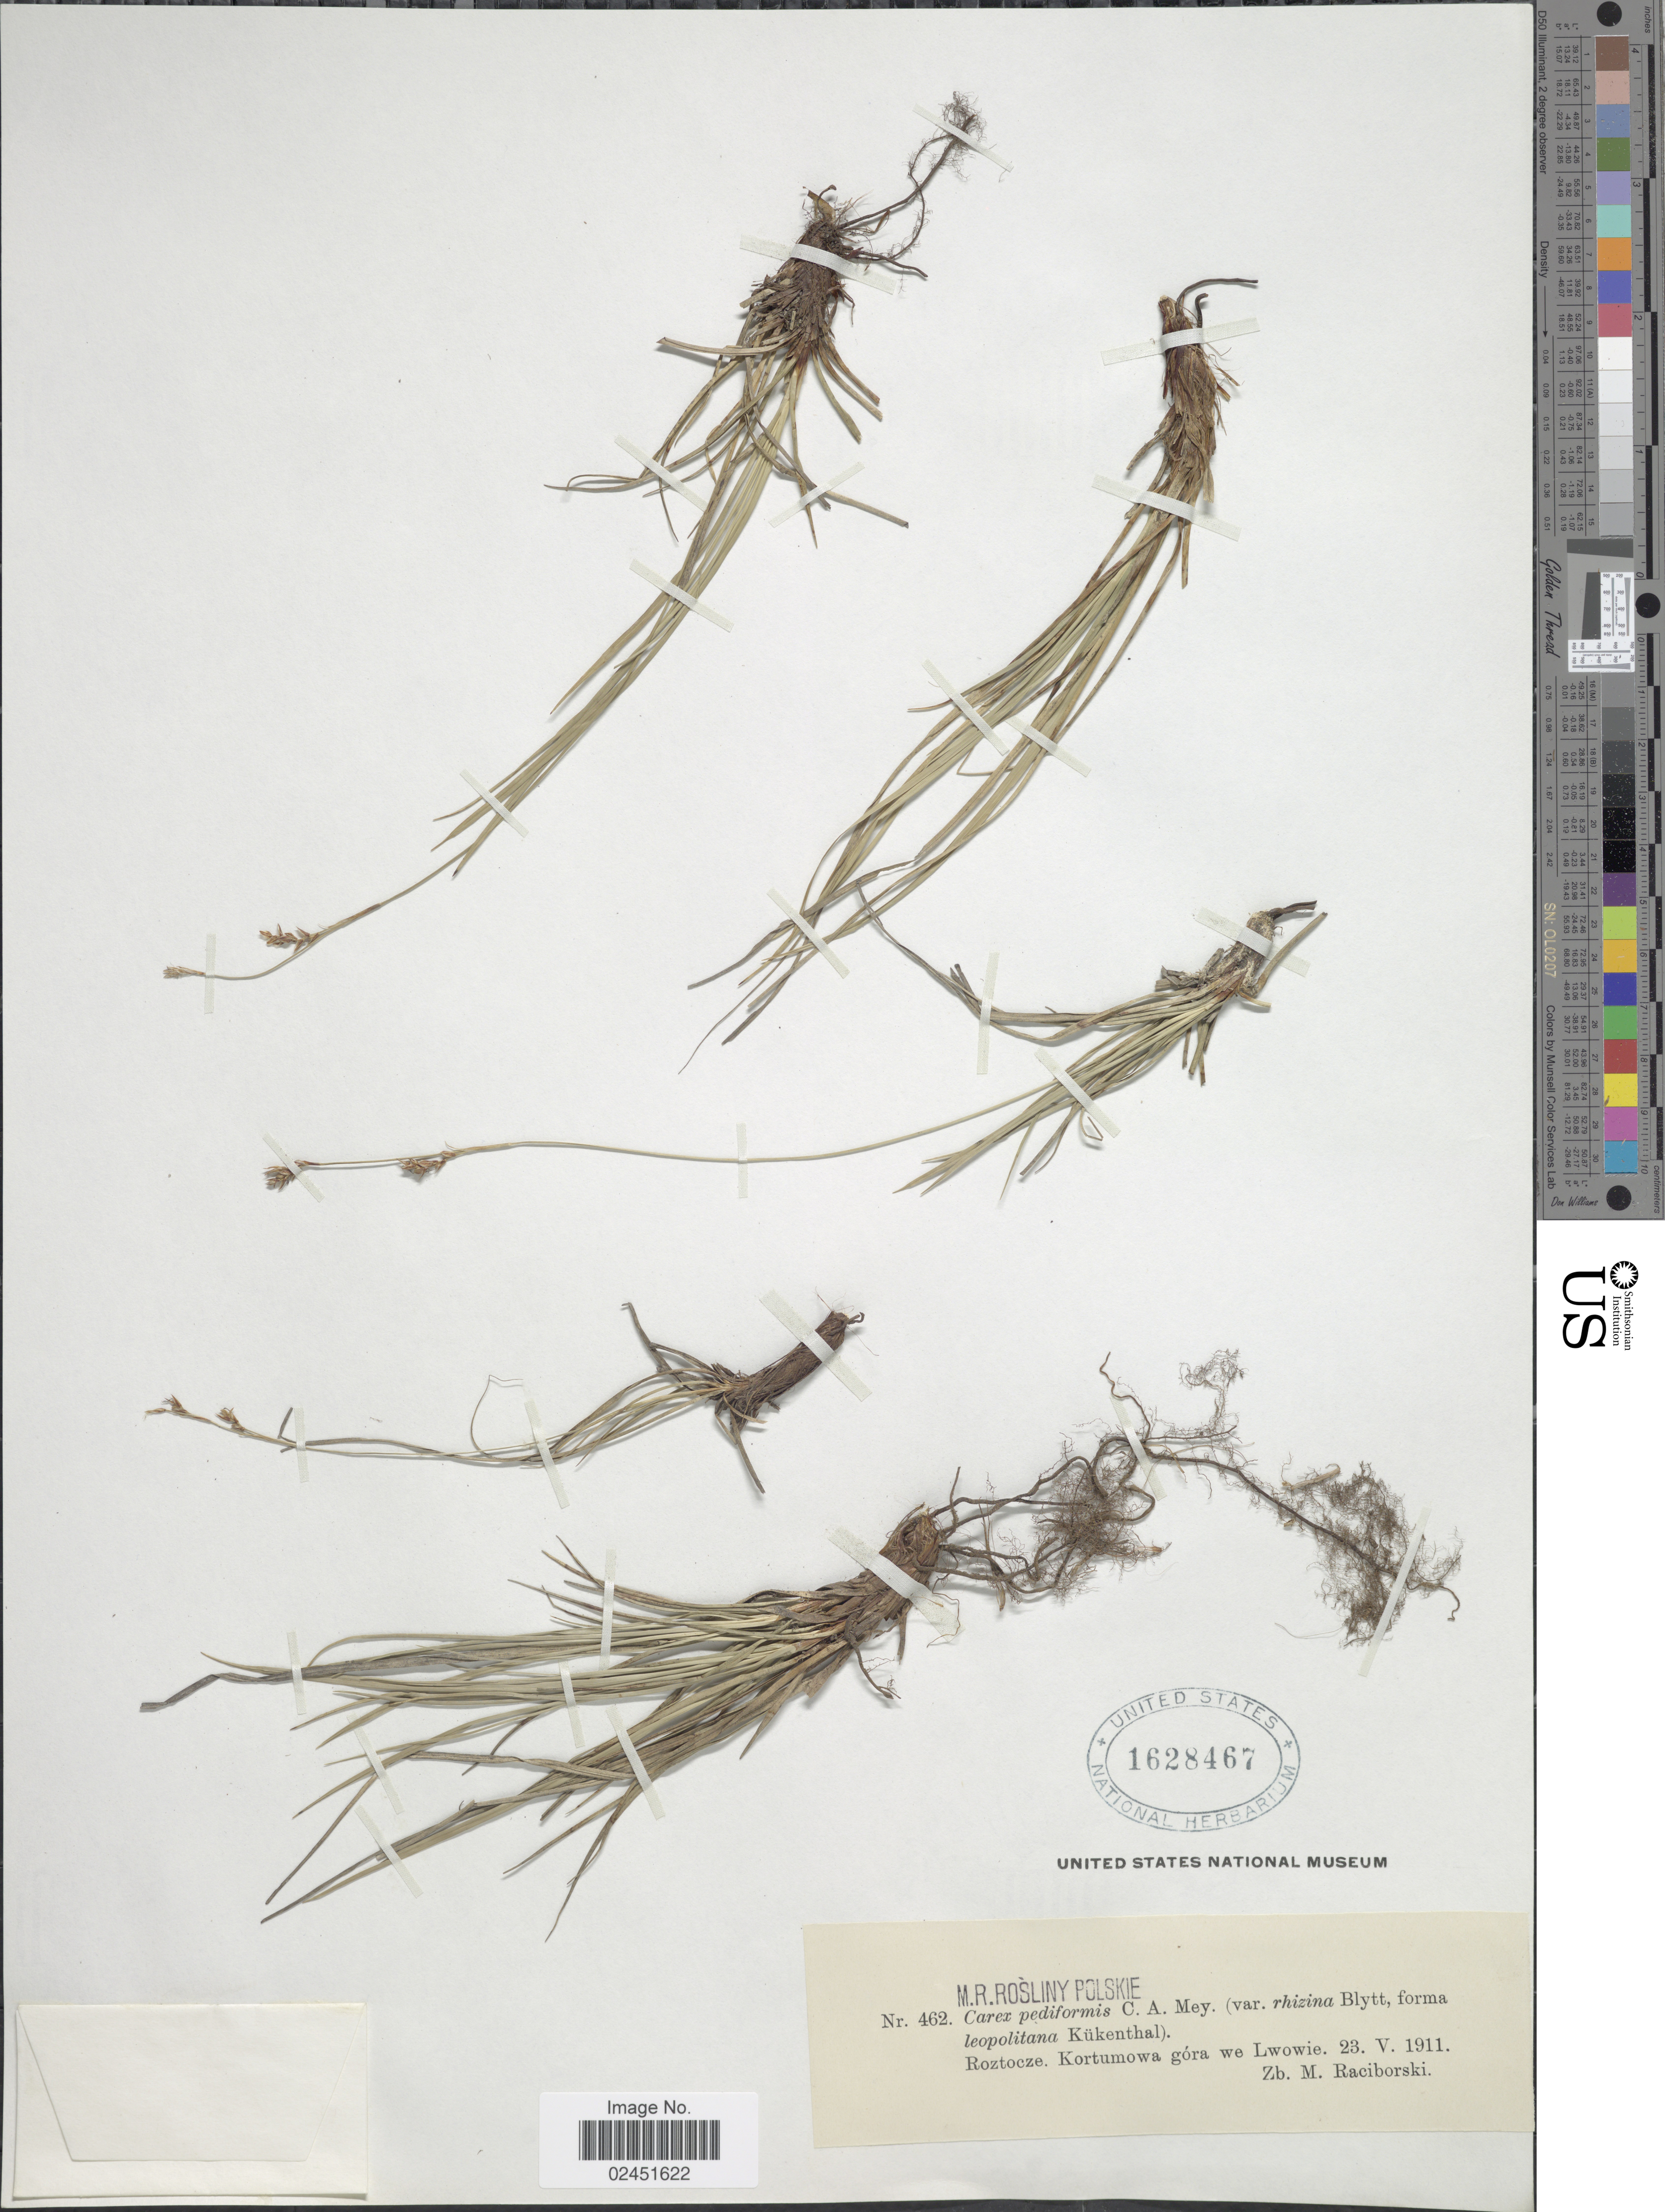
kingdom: Plantae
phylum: Tracheophyta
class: Liliopsida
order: Poales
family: Cyperaceae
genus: Carex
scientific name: Carex pediformis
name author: C.A. Mey.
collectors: Z. Raciborski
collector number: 462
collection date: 1911-05-23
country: Poland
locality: Roztocze. Kortumowa gora we Lwowie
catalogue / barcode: US 1628467